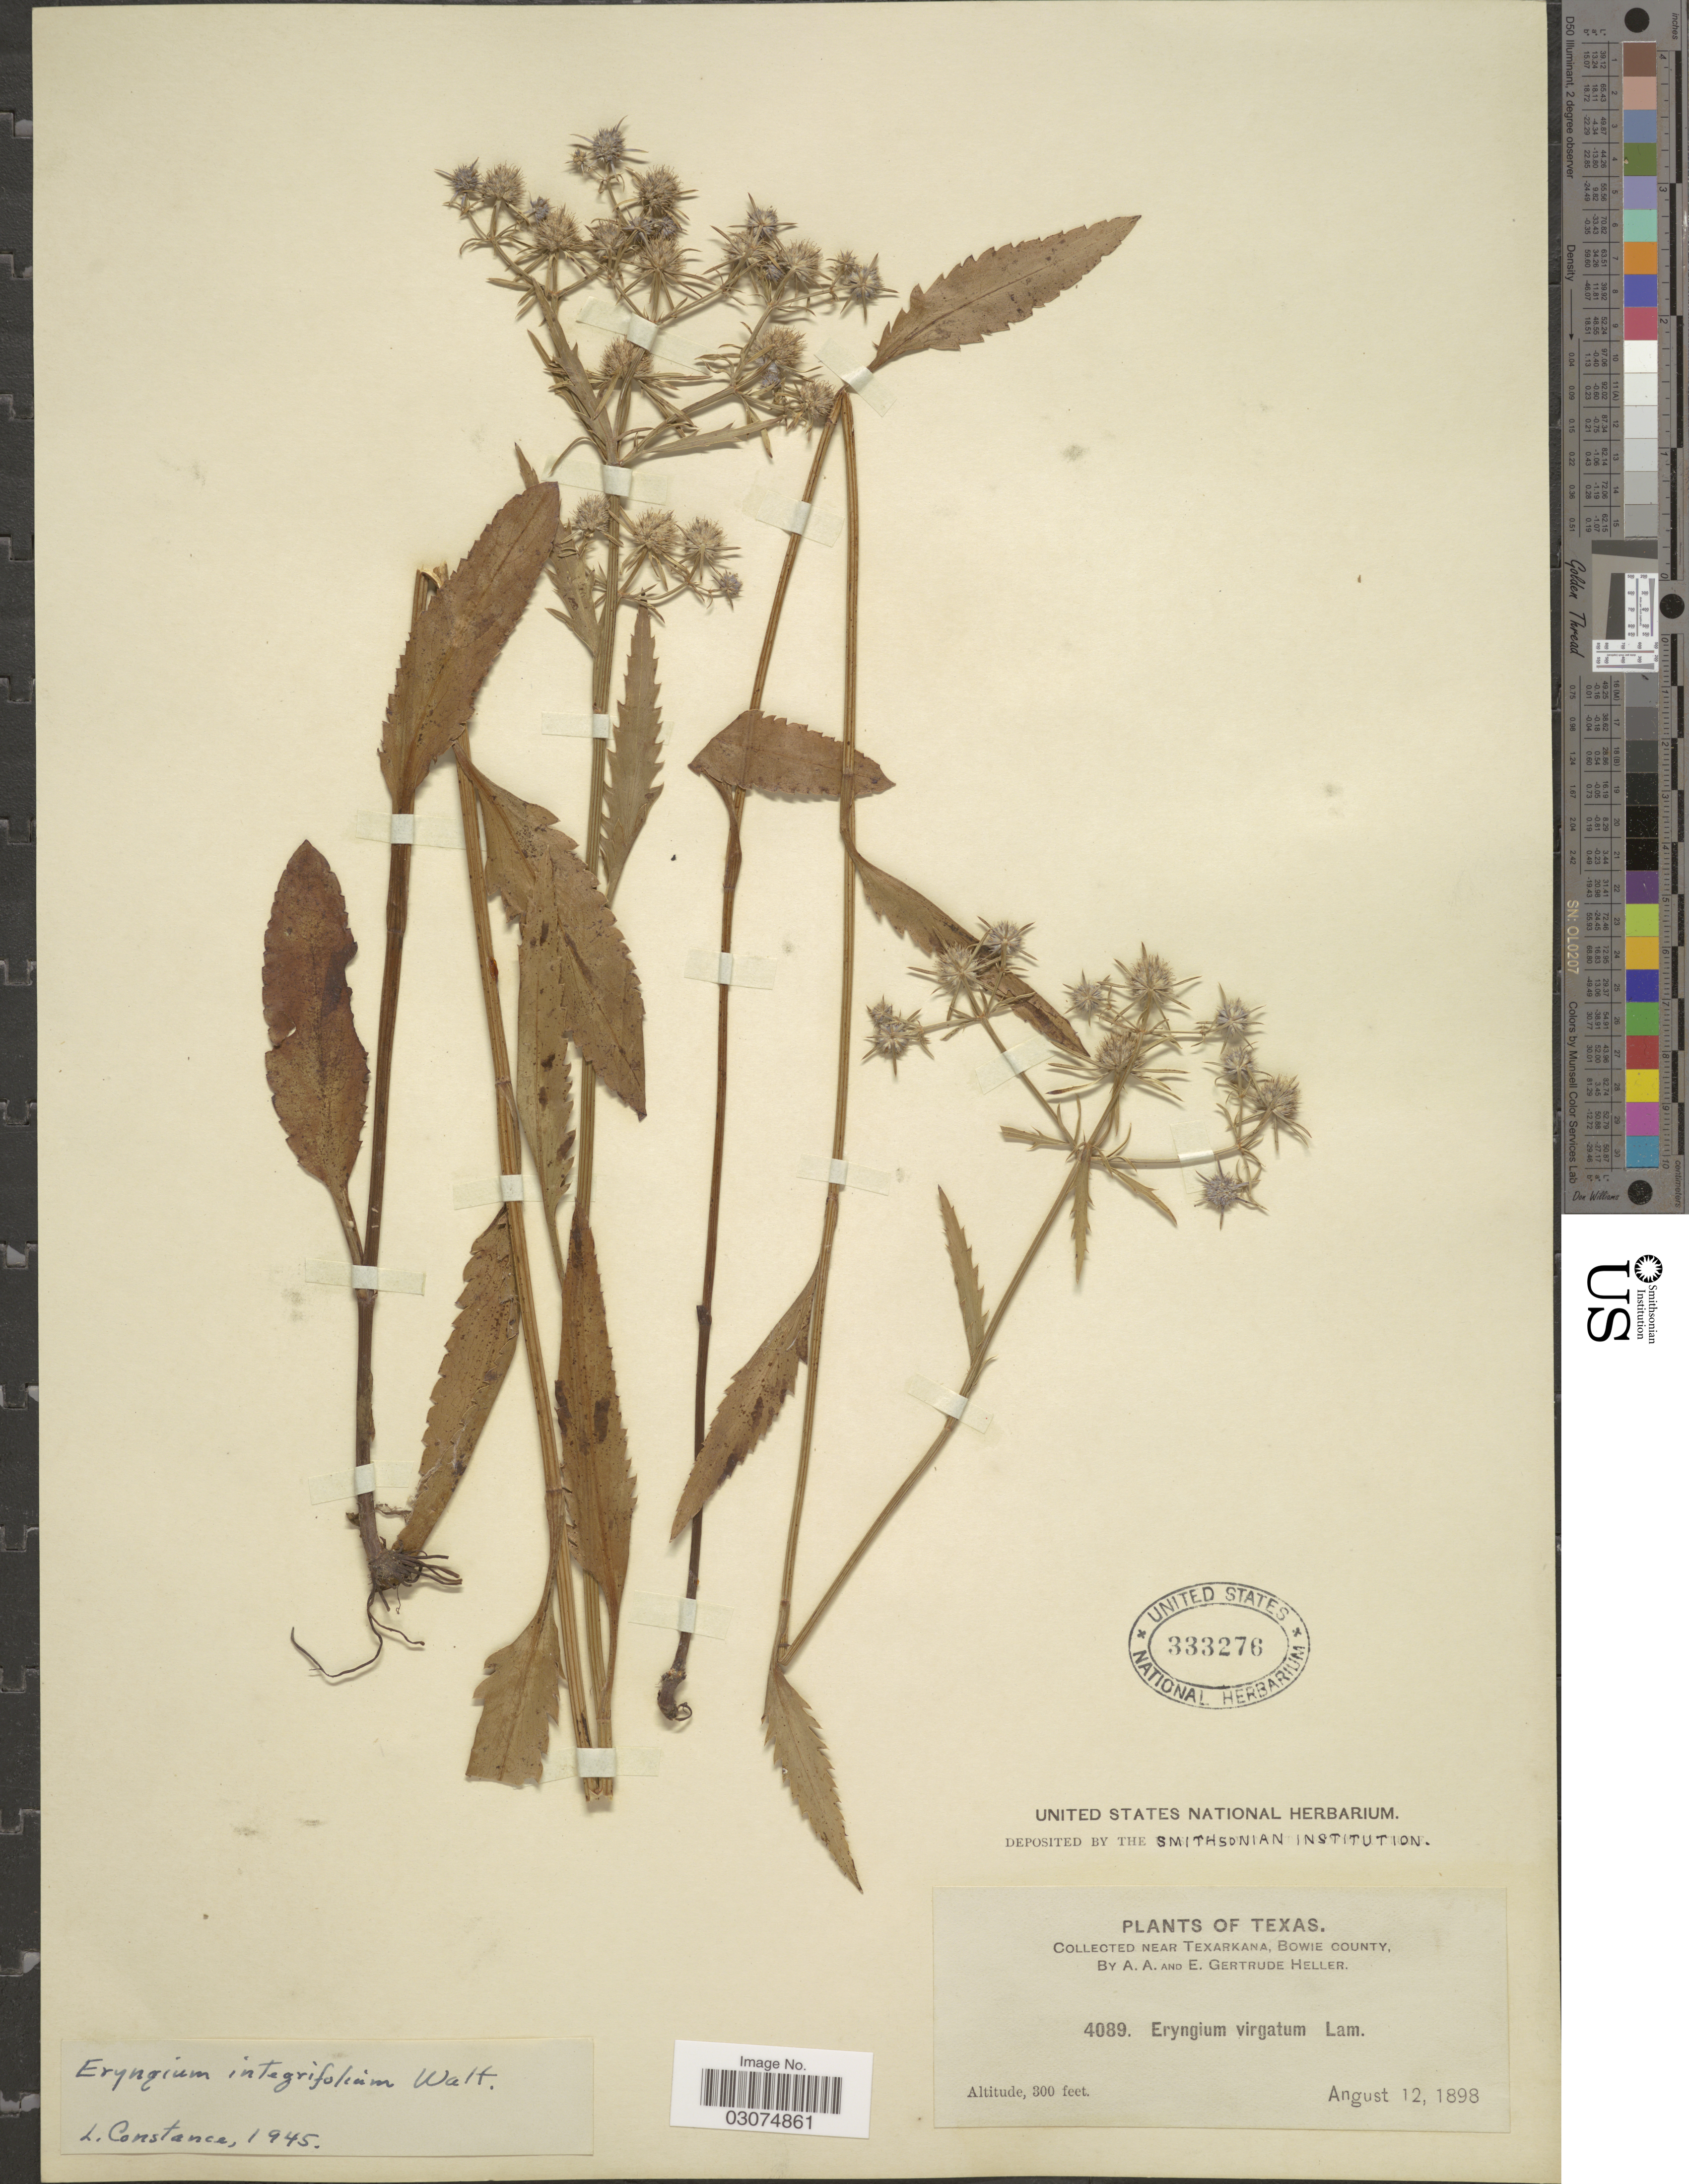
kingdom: Plantae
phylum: Tracheophyta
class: Magnoliopsida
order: Apiales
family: Apiaceae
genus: Eryngium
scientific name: Eryngium integrifolium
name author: Walter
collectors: A. A. Heller & E. G. Heller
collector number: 4089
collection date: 1898-08-12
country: United States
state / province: Texas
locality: Near Texarkana, Bowie County.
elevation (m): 91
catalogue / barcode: US 333276